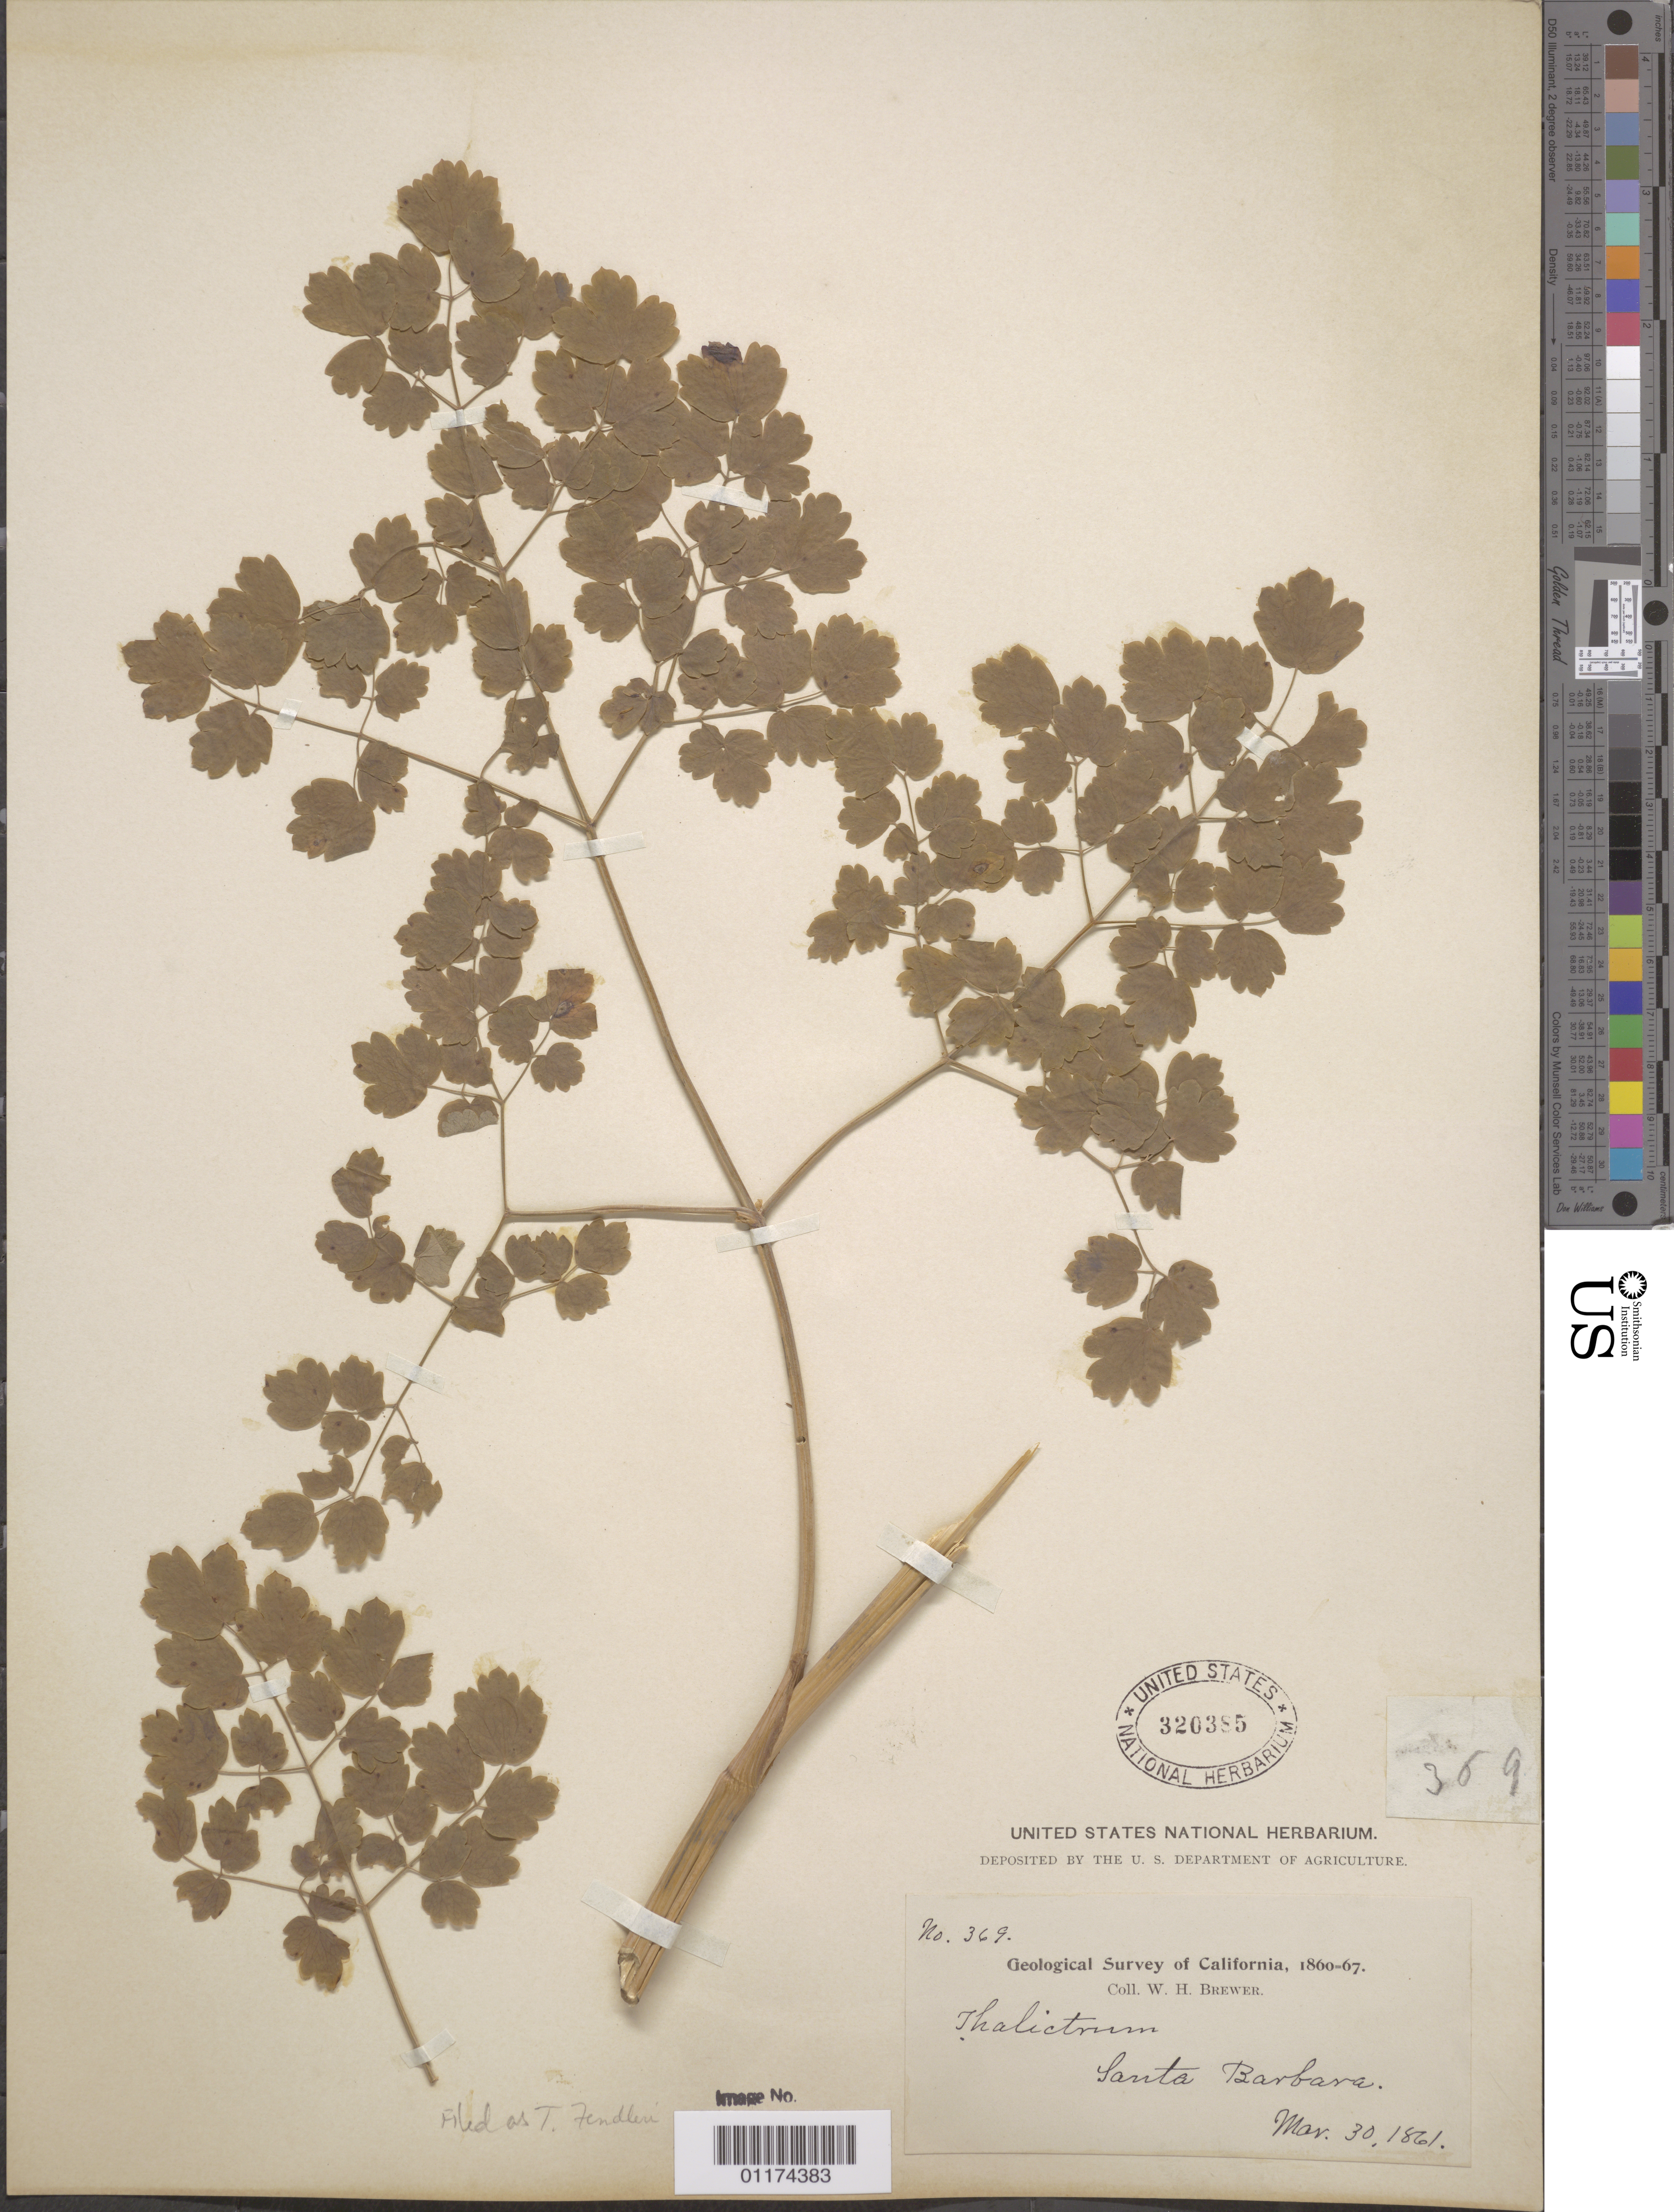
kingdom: Plantae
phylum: Tracheophyta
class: Magnoliopsida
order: Ranunculales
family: Ranunculaceae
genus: Thalictrum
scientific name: Thalictrum fendleri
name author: Engelm. ex A. Gray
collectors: W. H. Brewer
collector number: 369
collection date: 1861-03-30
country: United States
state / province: California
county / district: Santa Barbara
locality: Santa Barbara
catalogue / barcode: US 320385